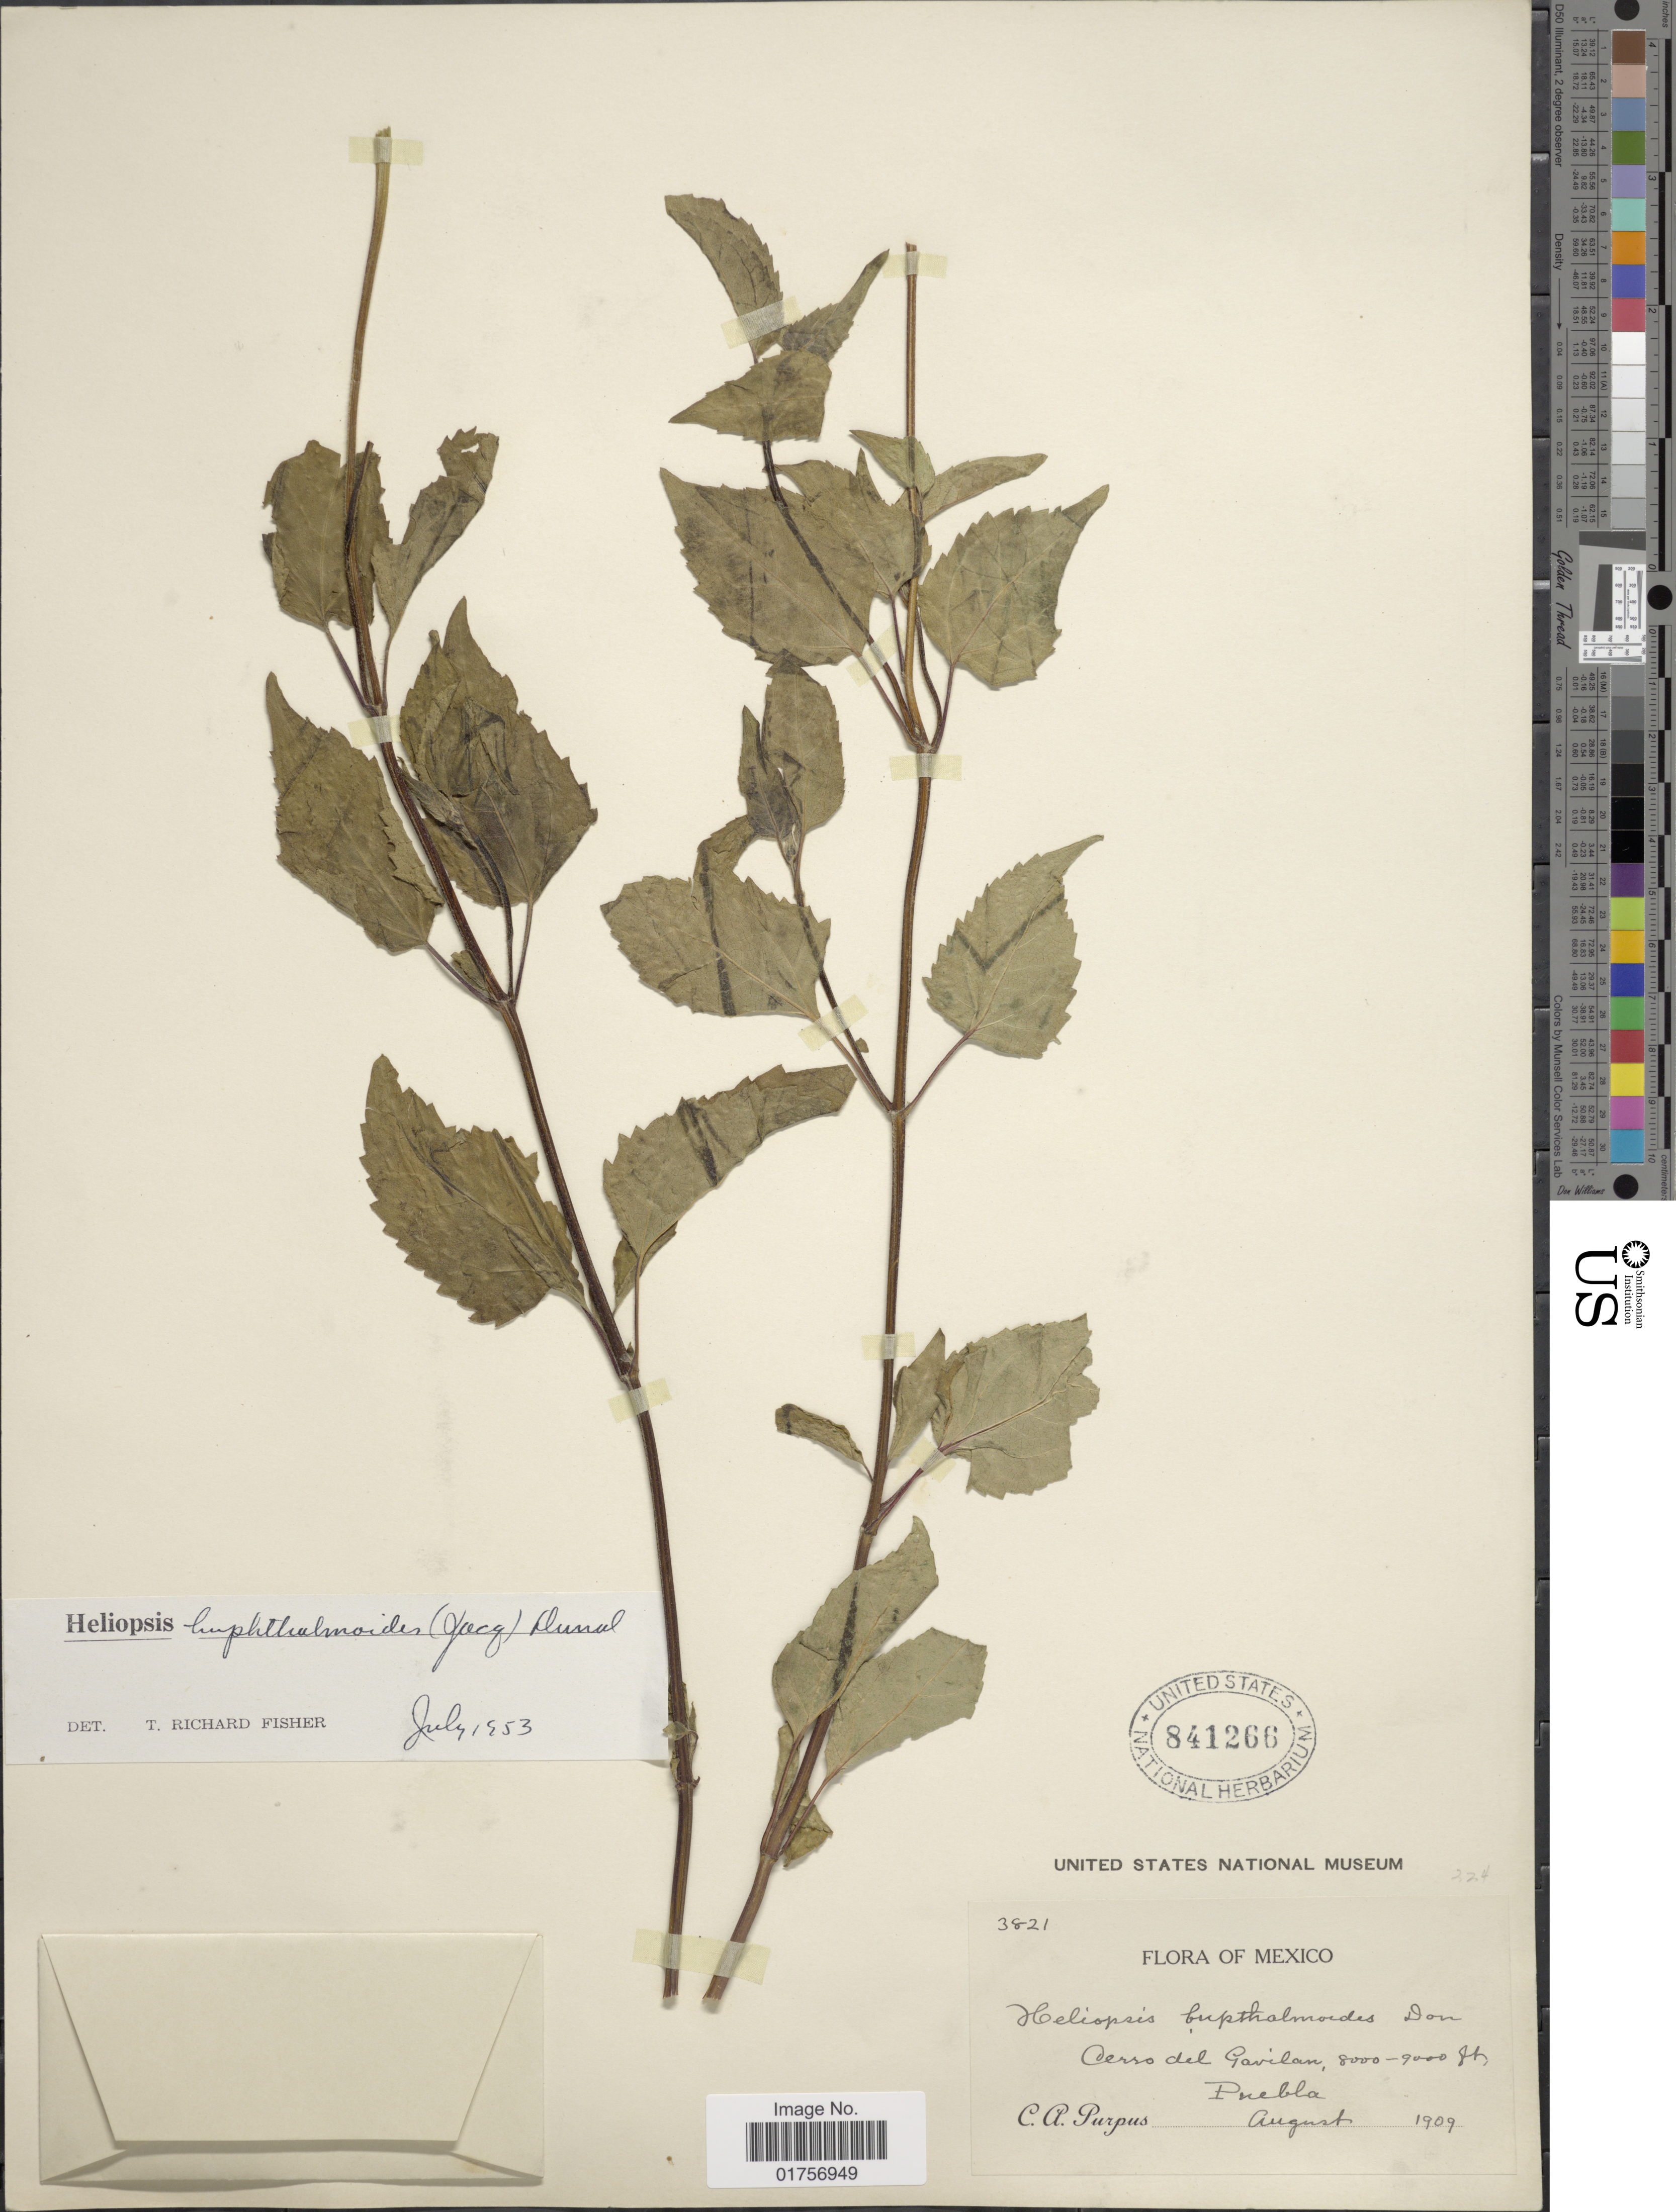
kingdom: Plantae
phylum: Tracheophyta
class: Magnoliopsida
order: Asterales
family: Asteraceae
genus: Heliopsis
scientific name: Heliopsis buphthalmoides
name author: (Jacq.) Dunal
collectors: C. A. Purpus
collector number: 3821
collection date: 1909-08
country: Mexico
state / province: Puebla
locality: Cerro del Qalivan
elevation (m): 2438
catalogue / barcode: US 841266